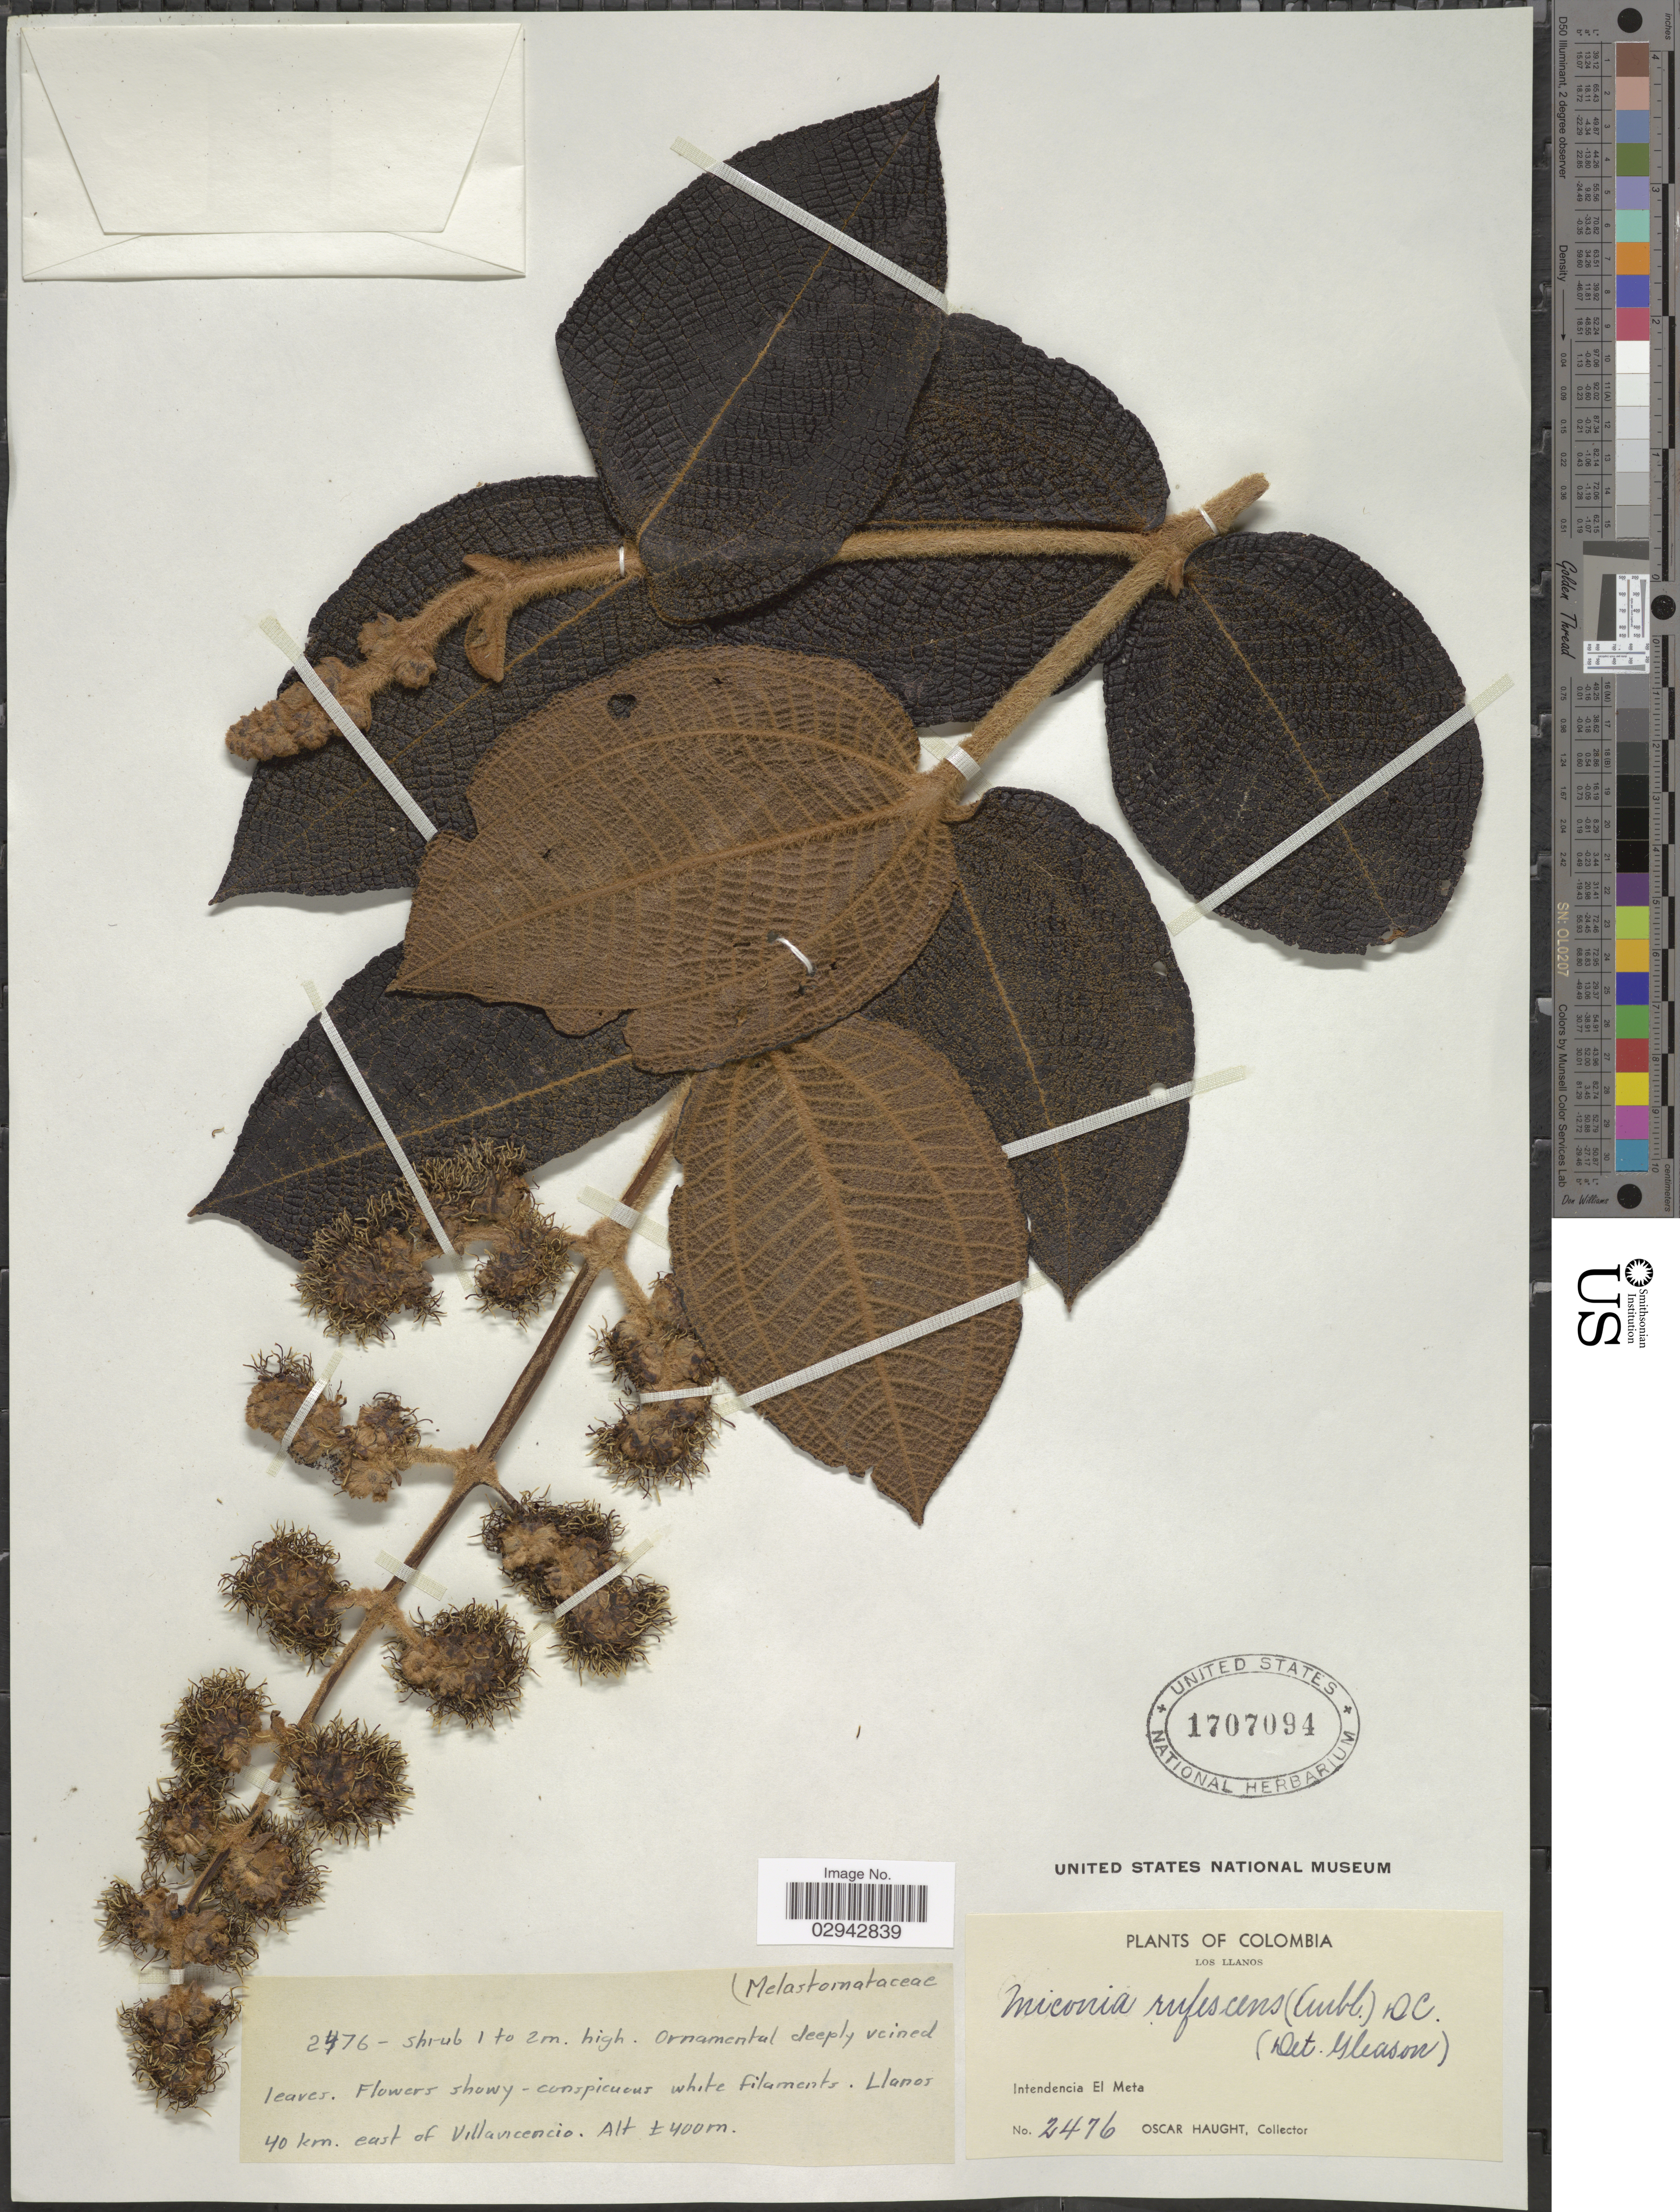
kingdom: Plantae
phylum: Tracheophyta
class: Magnoliopsida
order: Myrtales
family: Melastomataceae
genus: Miconia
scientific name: Miconia rufescens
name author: (Aubl.) DC.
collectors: O. Haught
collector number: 2476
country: Colombia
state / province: Meta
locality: Los Llanos. Intendencia El Meta. Llanos 40 km. east of Villavicencio.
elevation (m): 400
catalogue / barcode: US 1707094